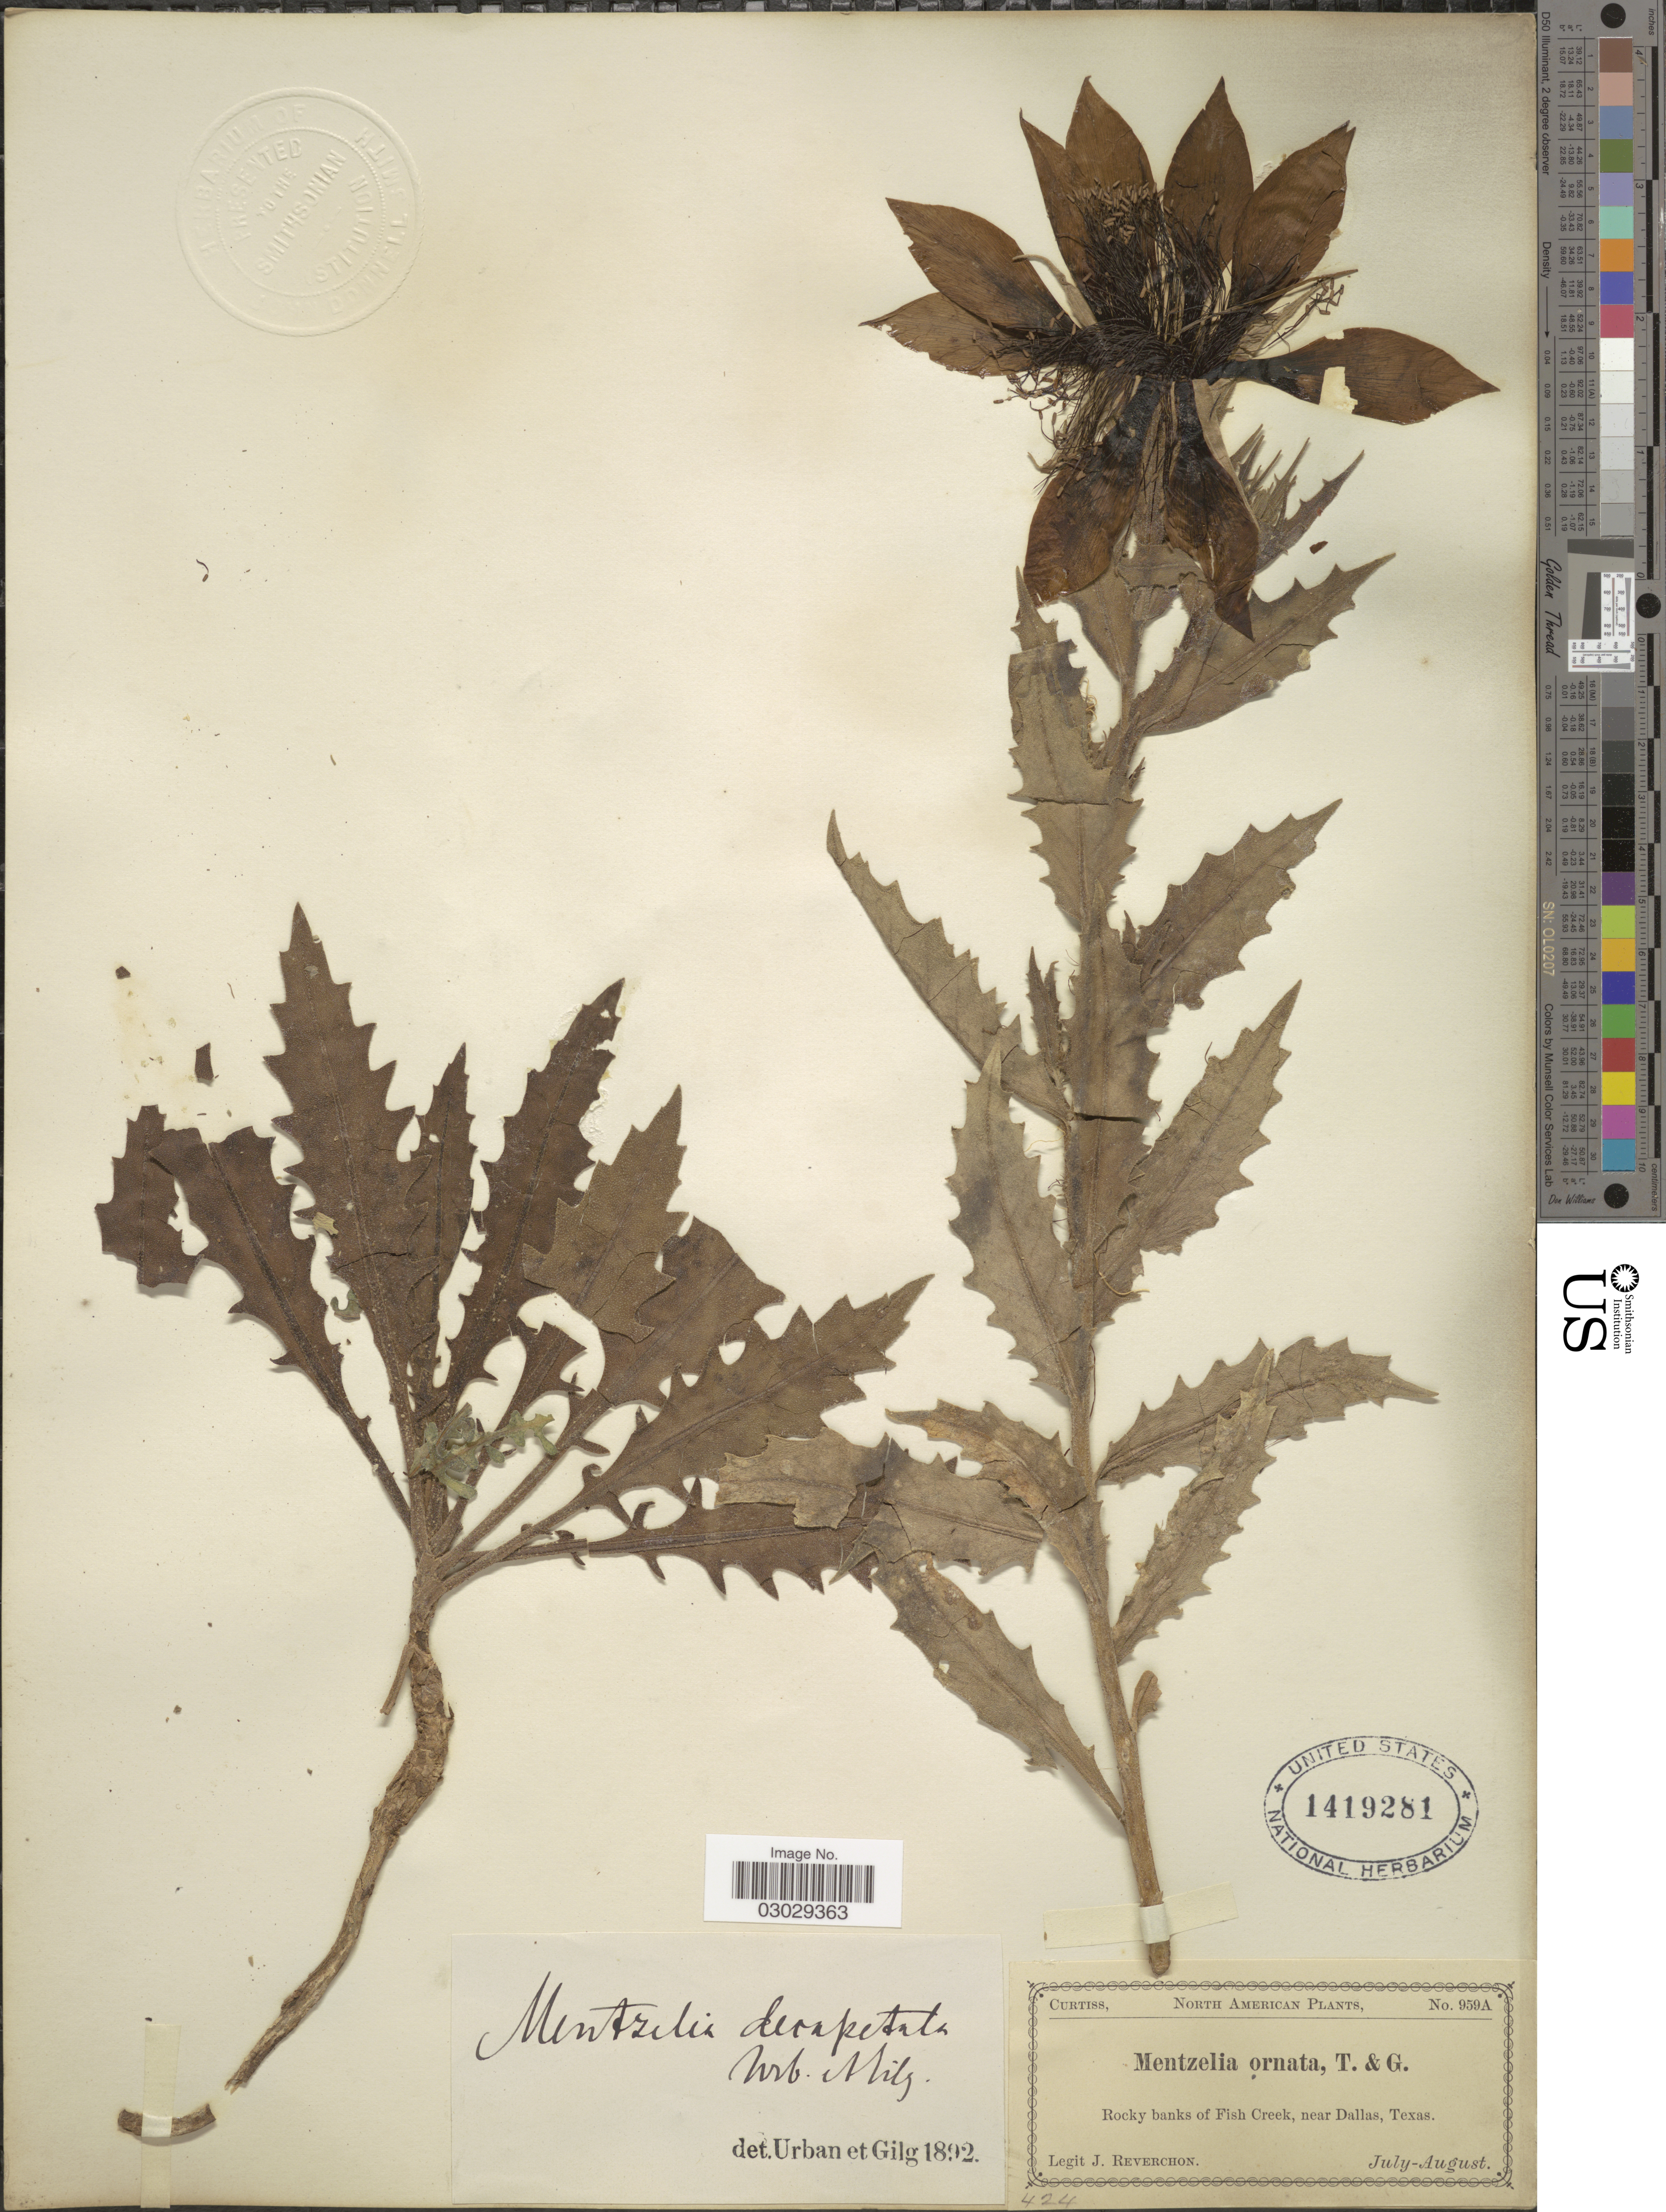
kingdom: Plantae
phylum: Tracheophyta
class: Magnoliopsida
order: Cornales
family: Loasaceae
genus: Mentzelia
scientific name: Mentzelia decapetala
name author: (Sims) Urb.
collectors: J. Reverchon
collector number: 959 A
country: United States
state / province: Texas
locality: Rocky banks of Fish Creek, near Dallas.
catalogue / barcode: US 1419281